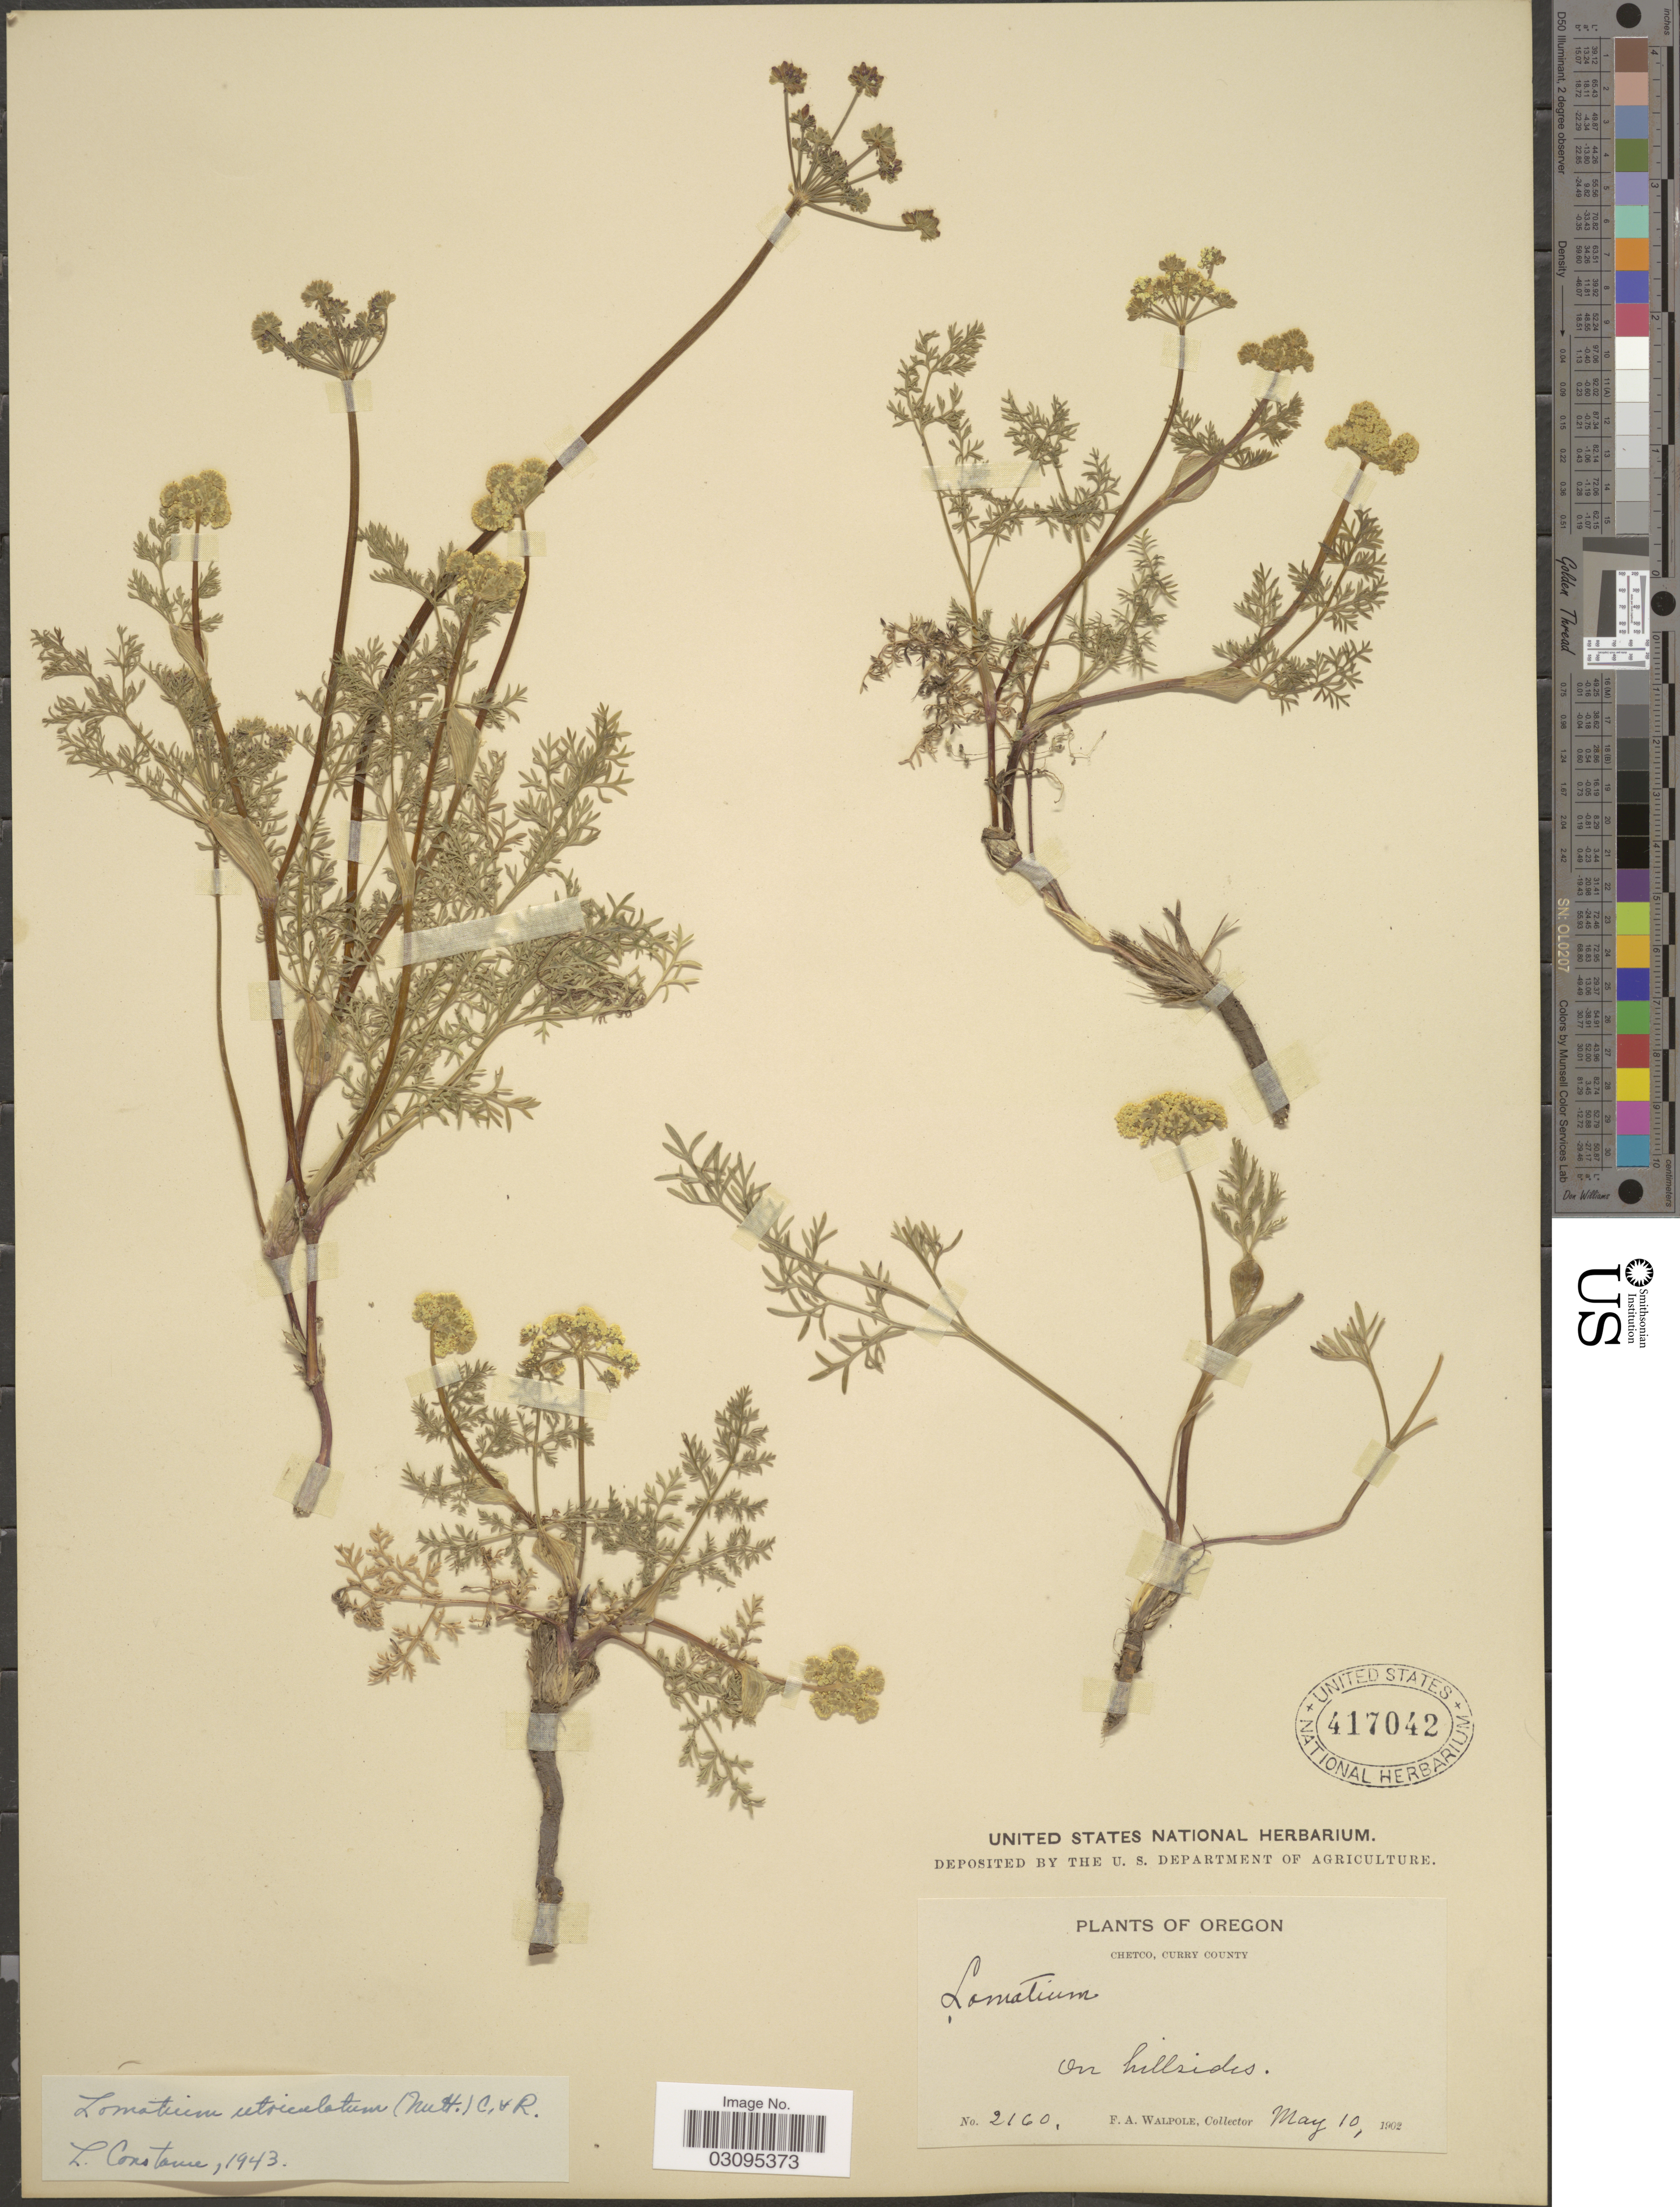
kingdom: Plantae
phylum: Tracheophyta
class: Magnoliopsida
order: Apiales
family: Apiaceae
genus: Lomatium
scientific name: Lomatium utriculatum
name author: (Nutt. ex Torr. & A. Gray) J.M. Coult. & Rose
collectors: F. Walpole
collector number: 2160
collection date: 1902-05-10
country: United States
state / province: Oregon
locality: Cehtco, Curry County, on hillsides.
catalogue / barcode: US 417042